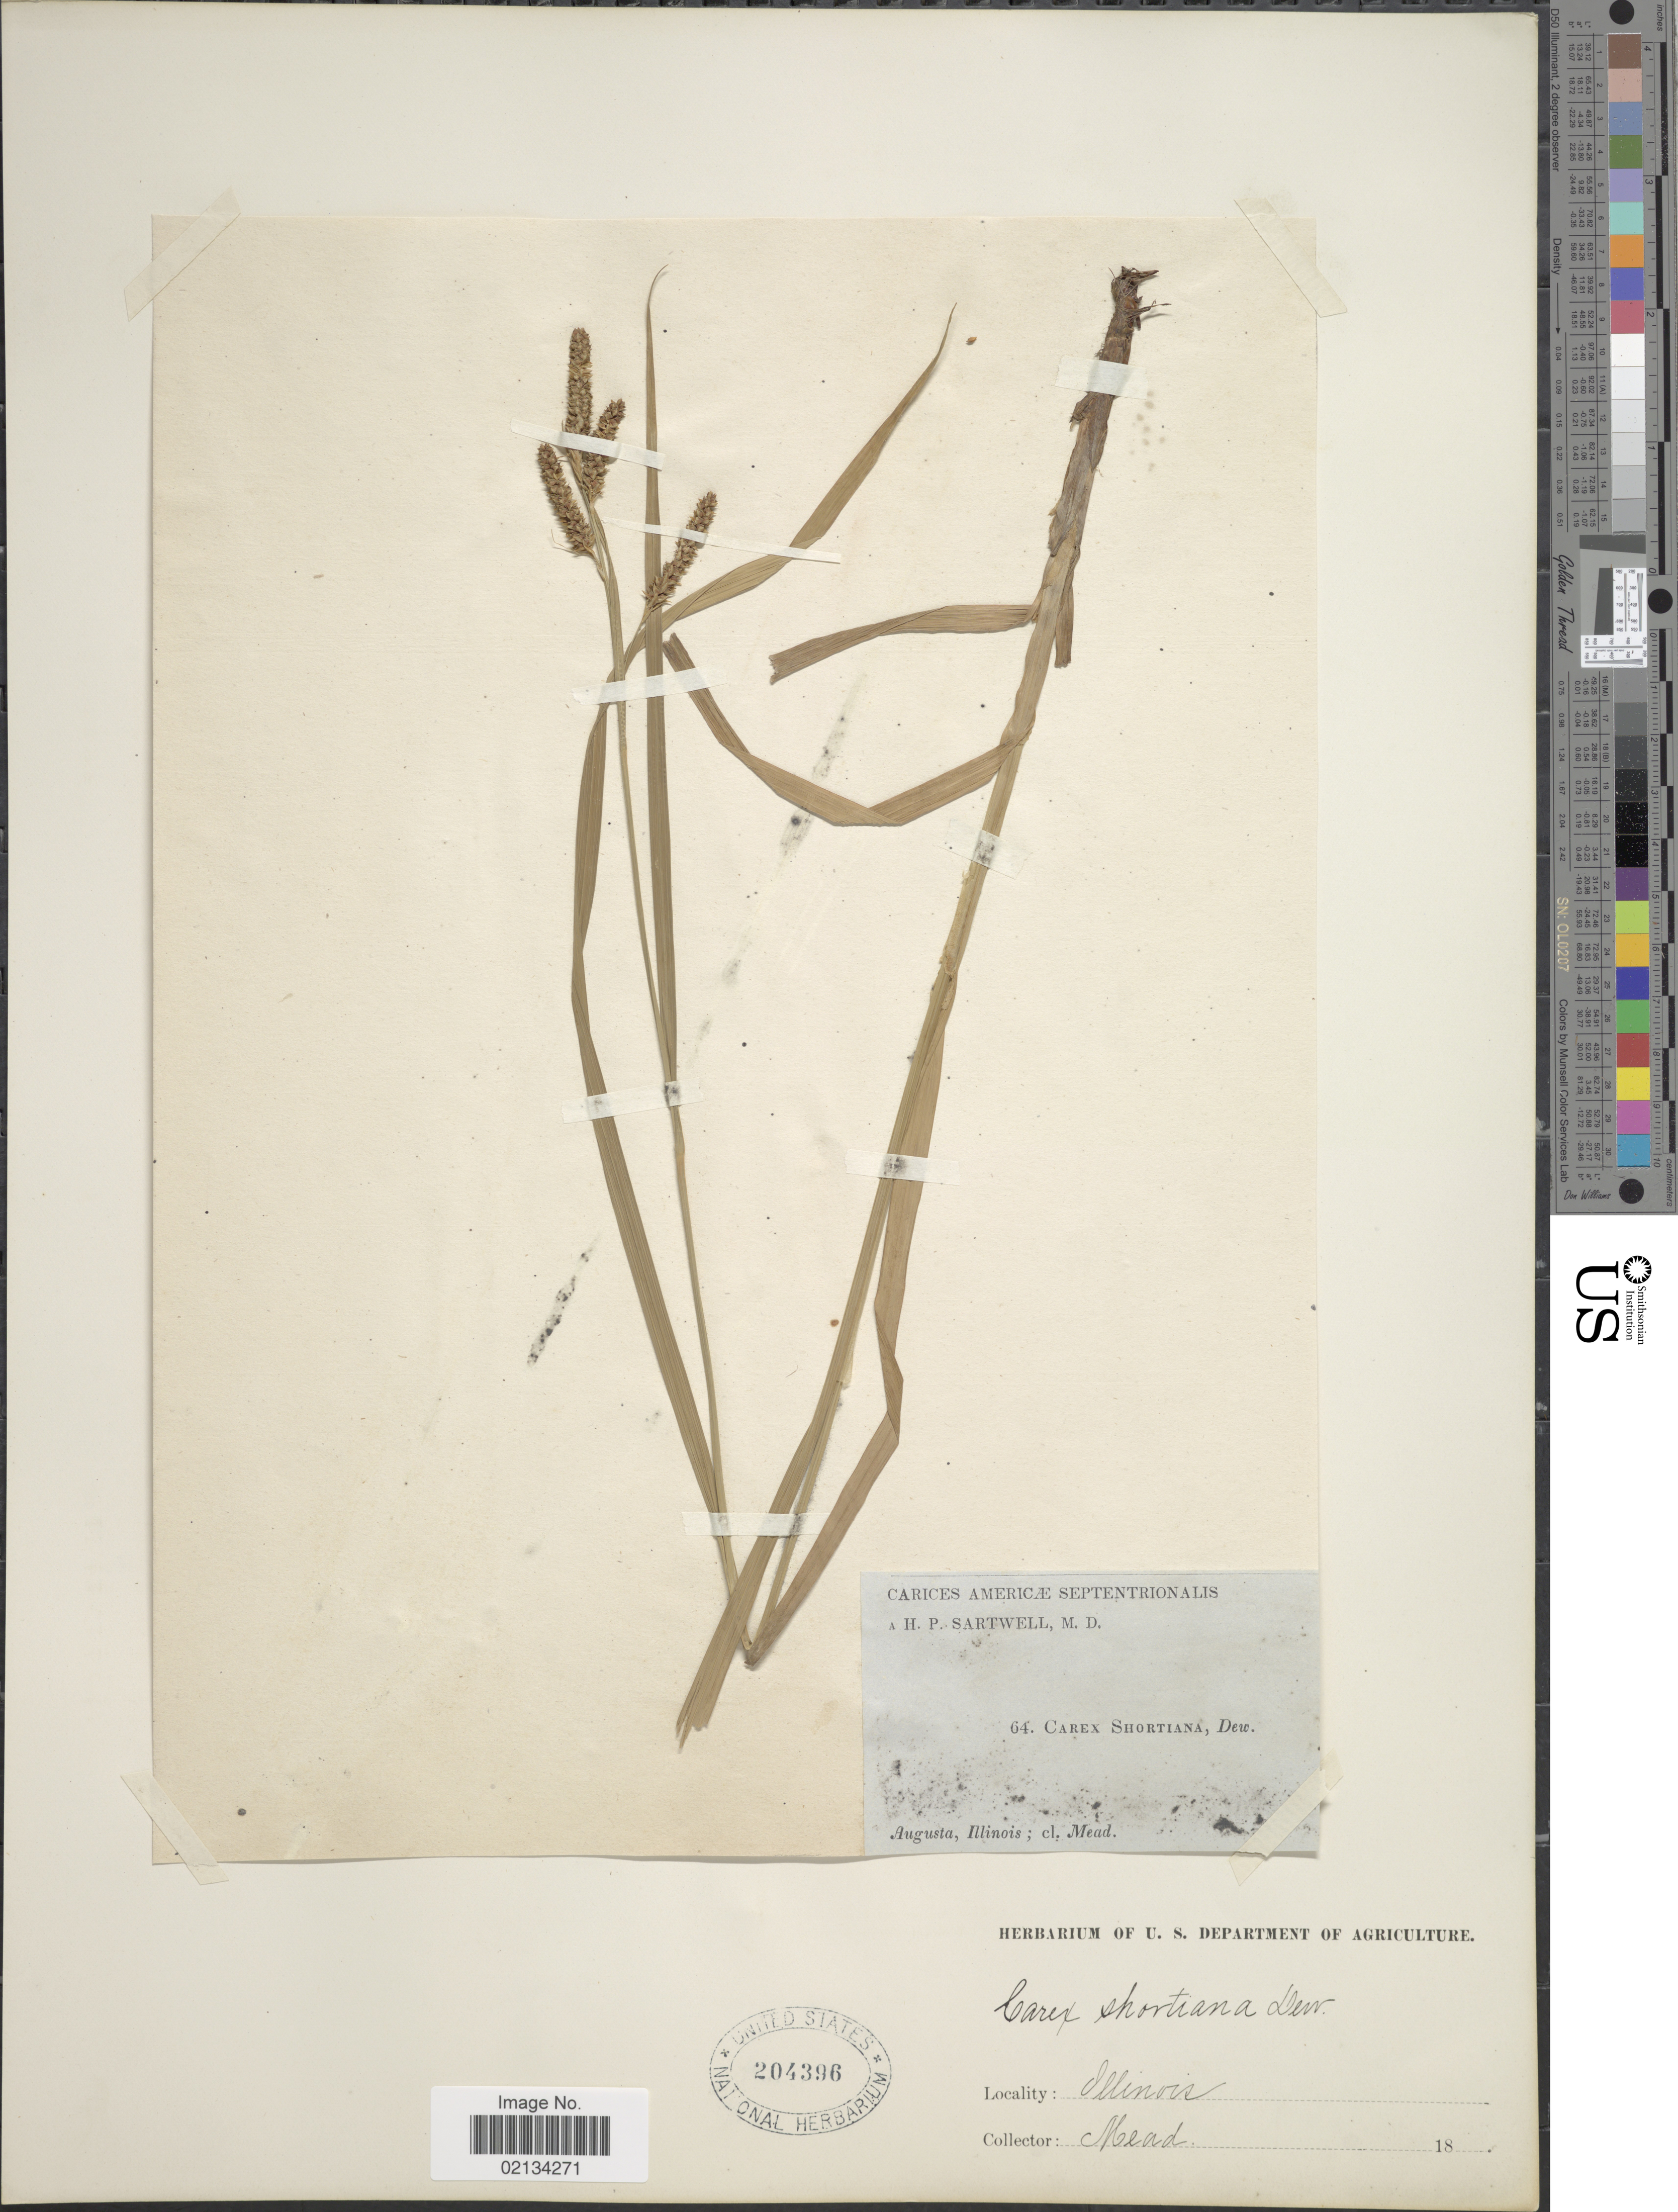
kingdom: Plantae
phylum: Tracheophyta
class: Liliopsida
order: Poales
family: Cyperaceae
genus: Carex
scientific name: Carex shortiana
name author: Dewey & Torr.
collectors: -. Mead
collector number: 64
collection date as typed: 18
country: United States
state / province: Illinois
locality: Carices Americae Septentrionalis, Augusta.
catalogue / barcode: US 204396